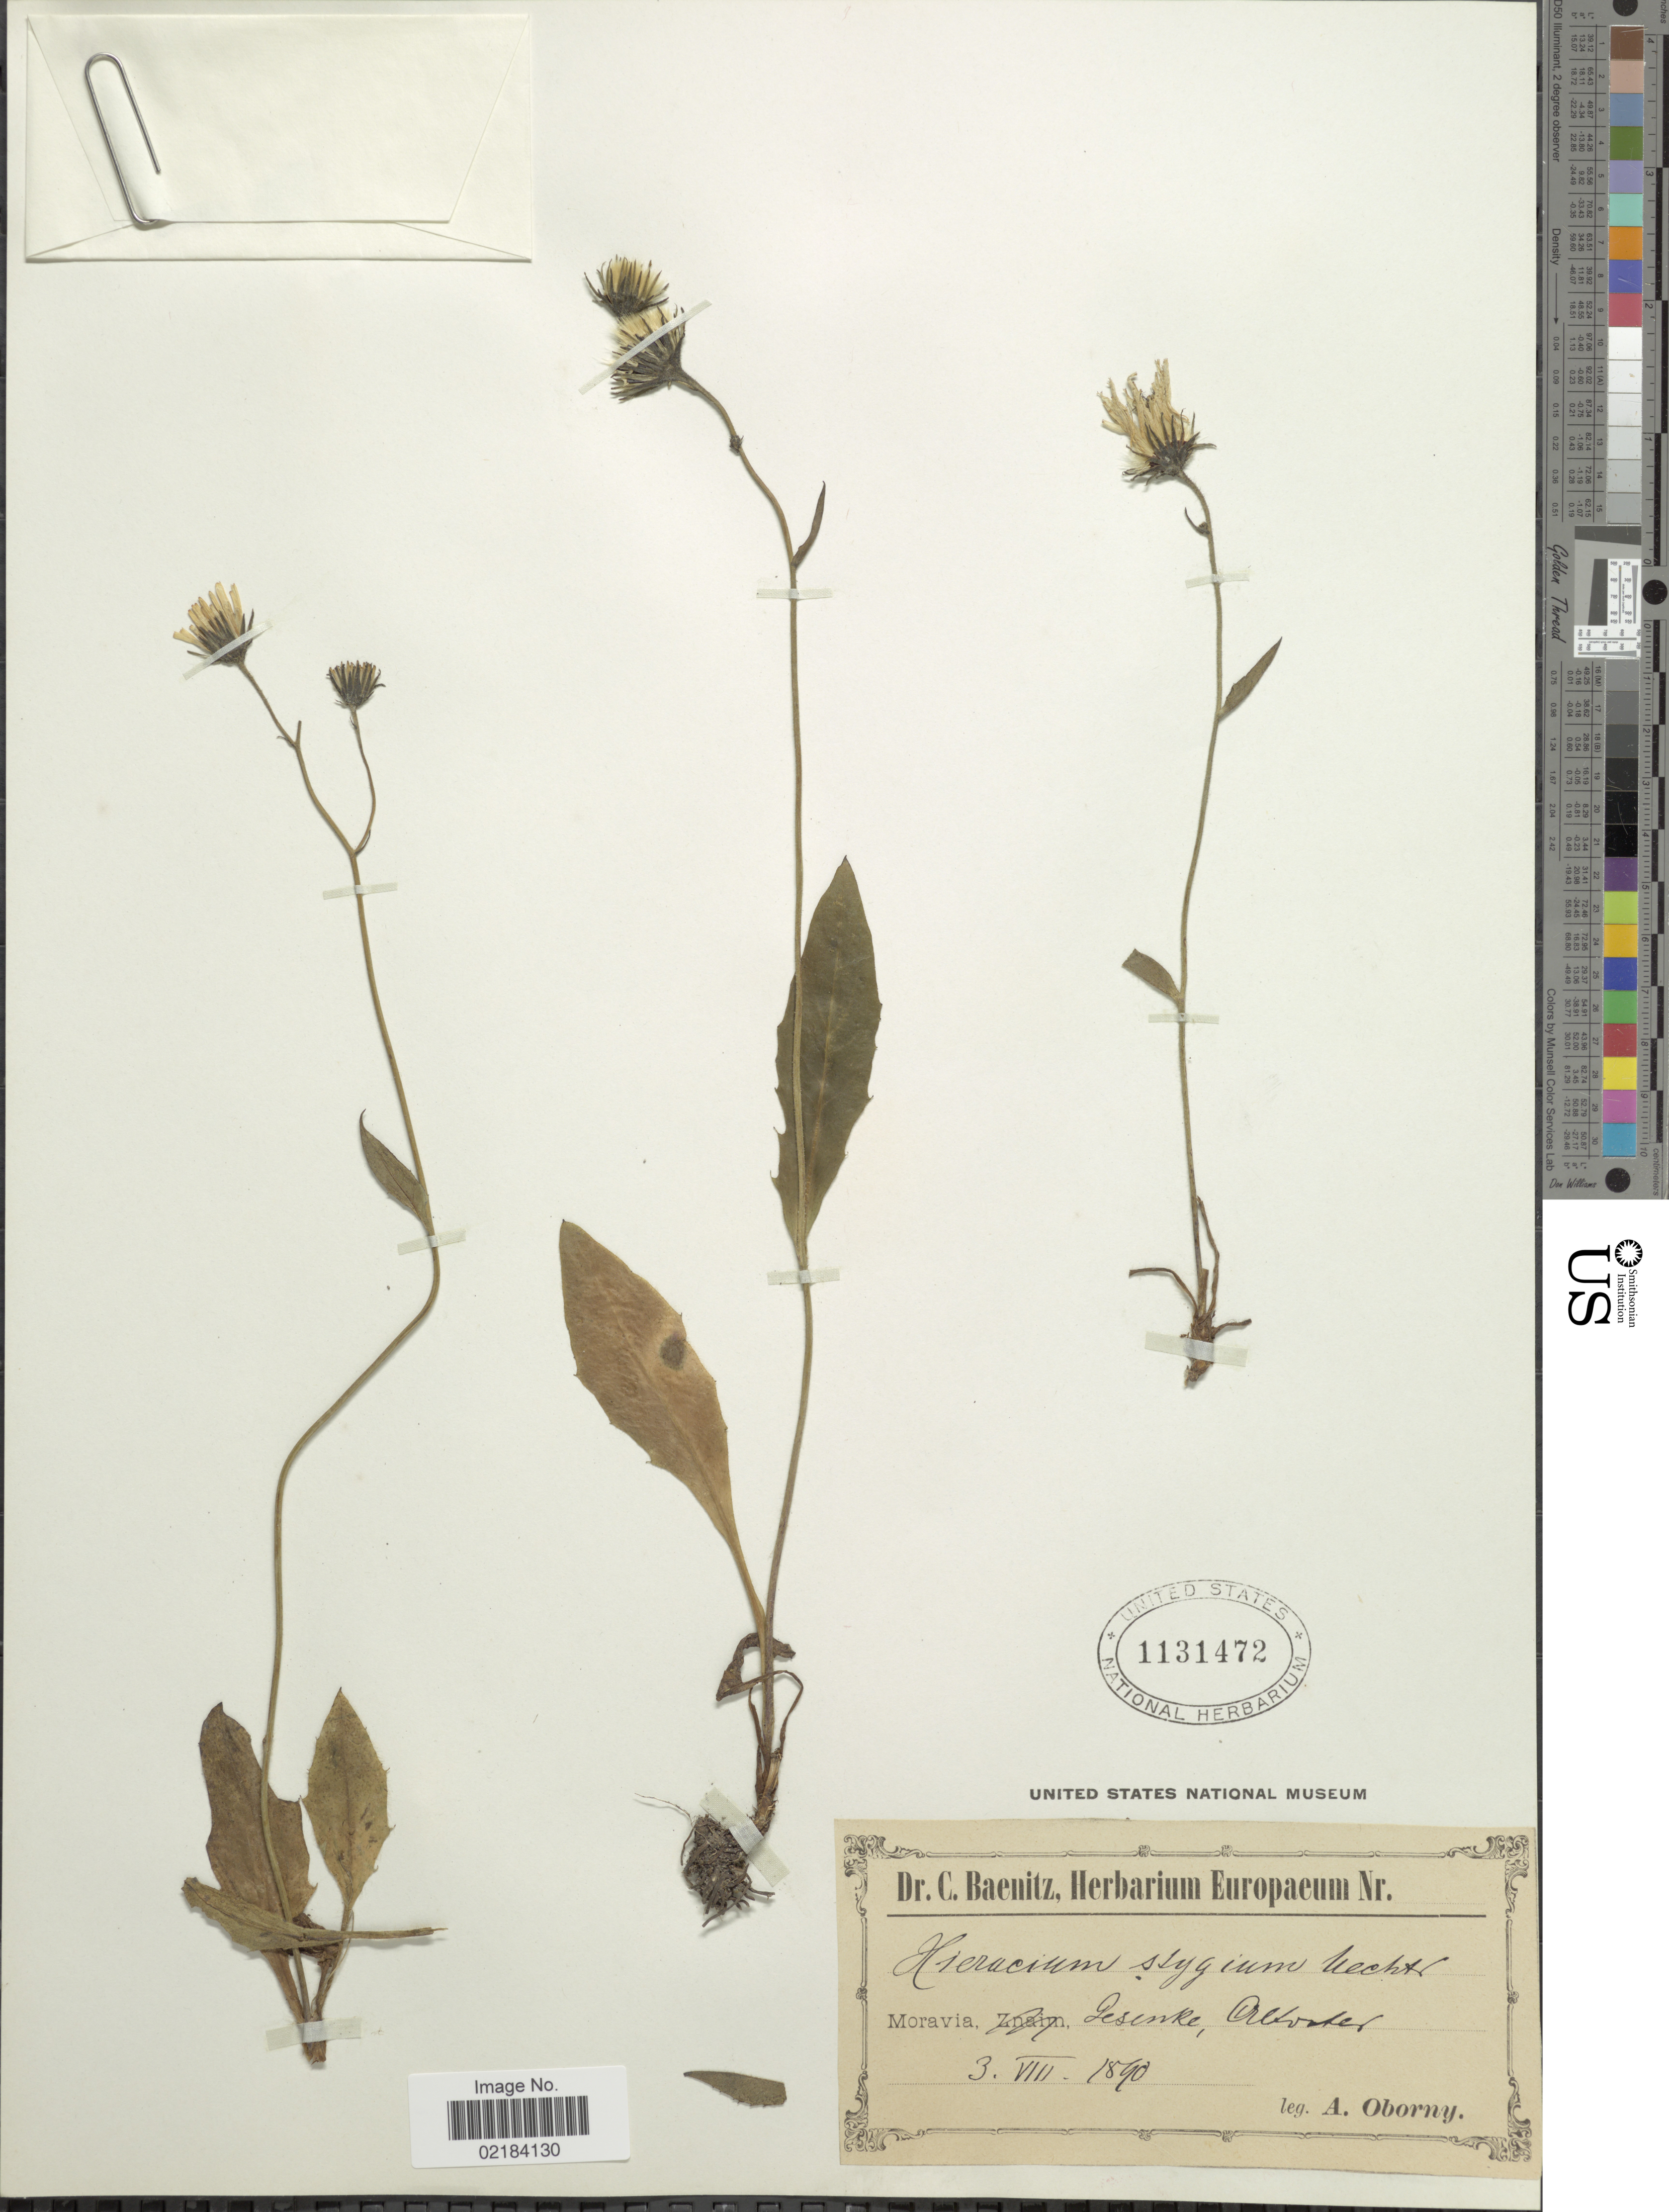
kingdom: Plantae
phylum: Tracheophyta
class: Magnoliopsida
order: Asterales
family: Asteraceae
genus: Hieracium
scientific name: Hieracium chlorocephalum subsp. stygium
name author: (R. Uechtr.) Zahn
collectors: A. Oborny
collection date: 1890-08-03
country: Czechia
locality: Moravia, gesenke, Altvater [interpreted]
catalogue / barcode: US 1131472